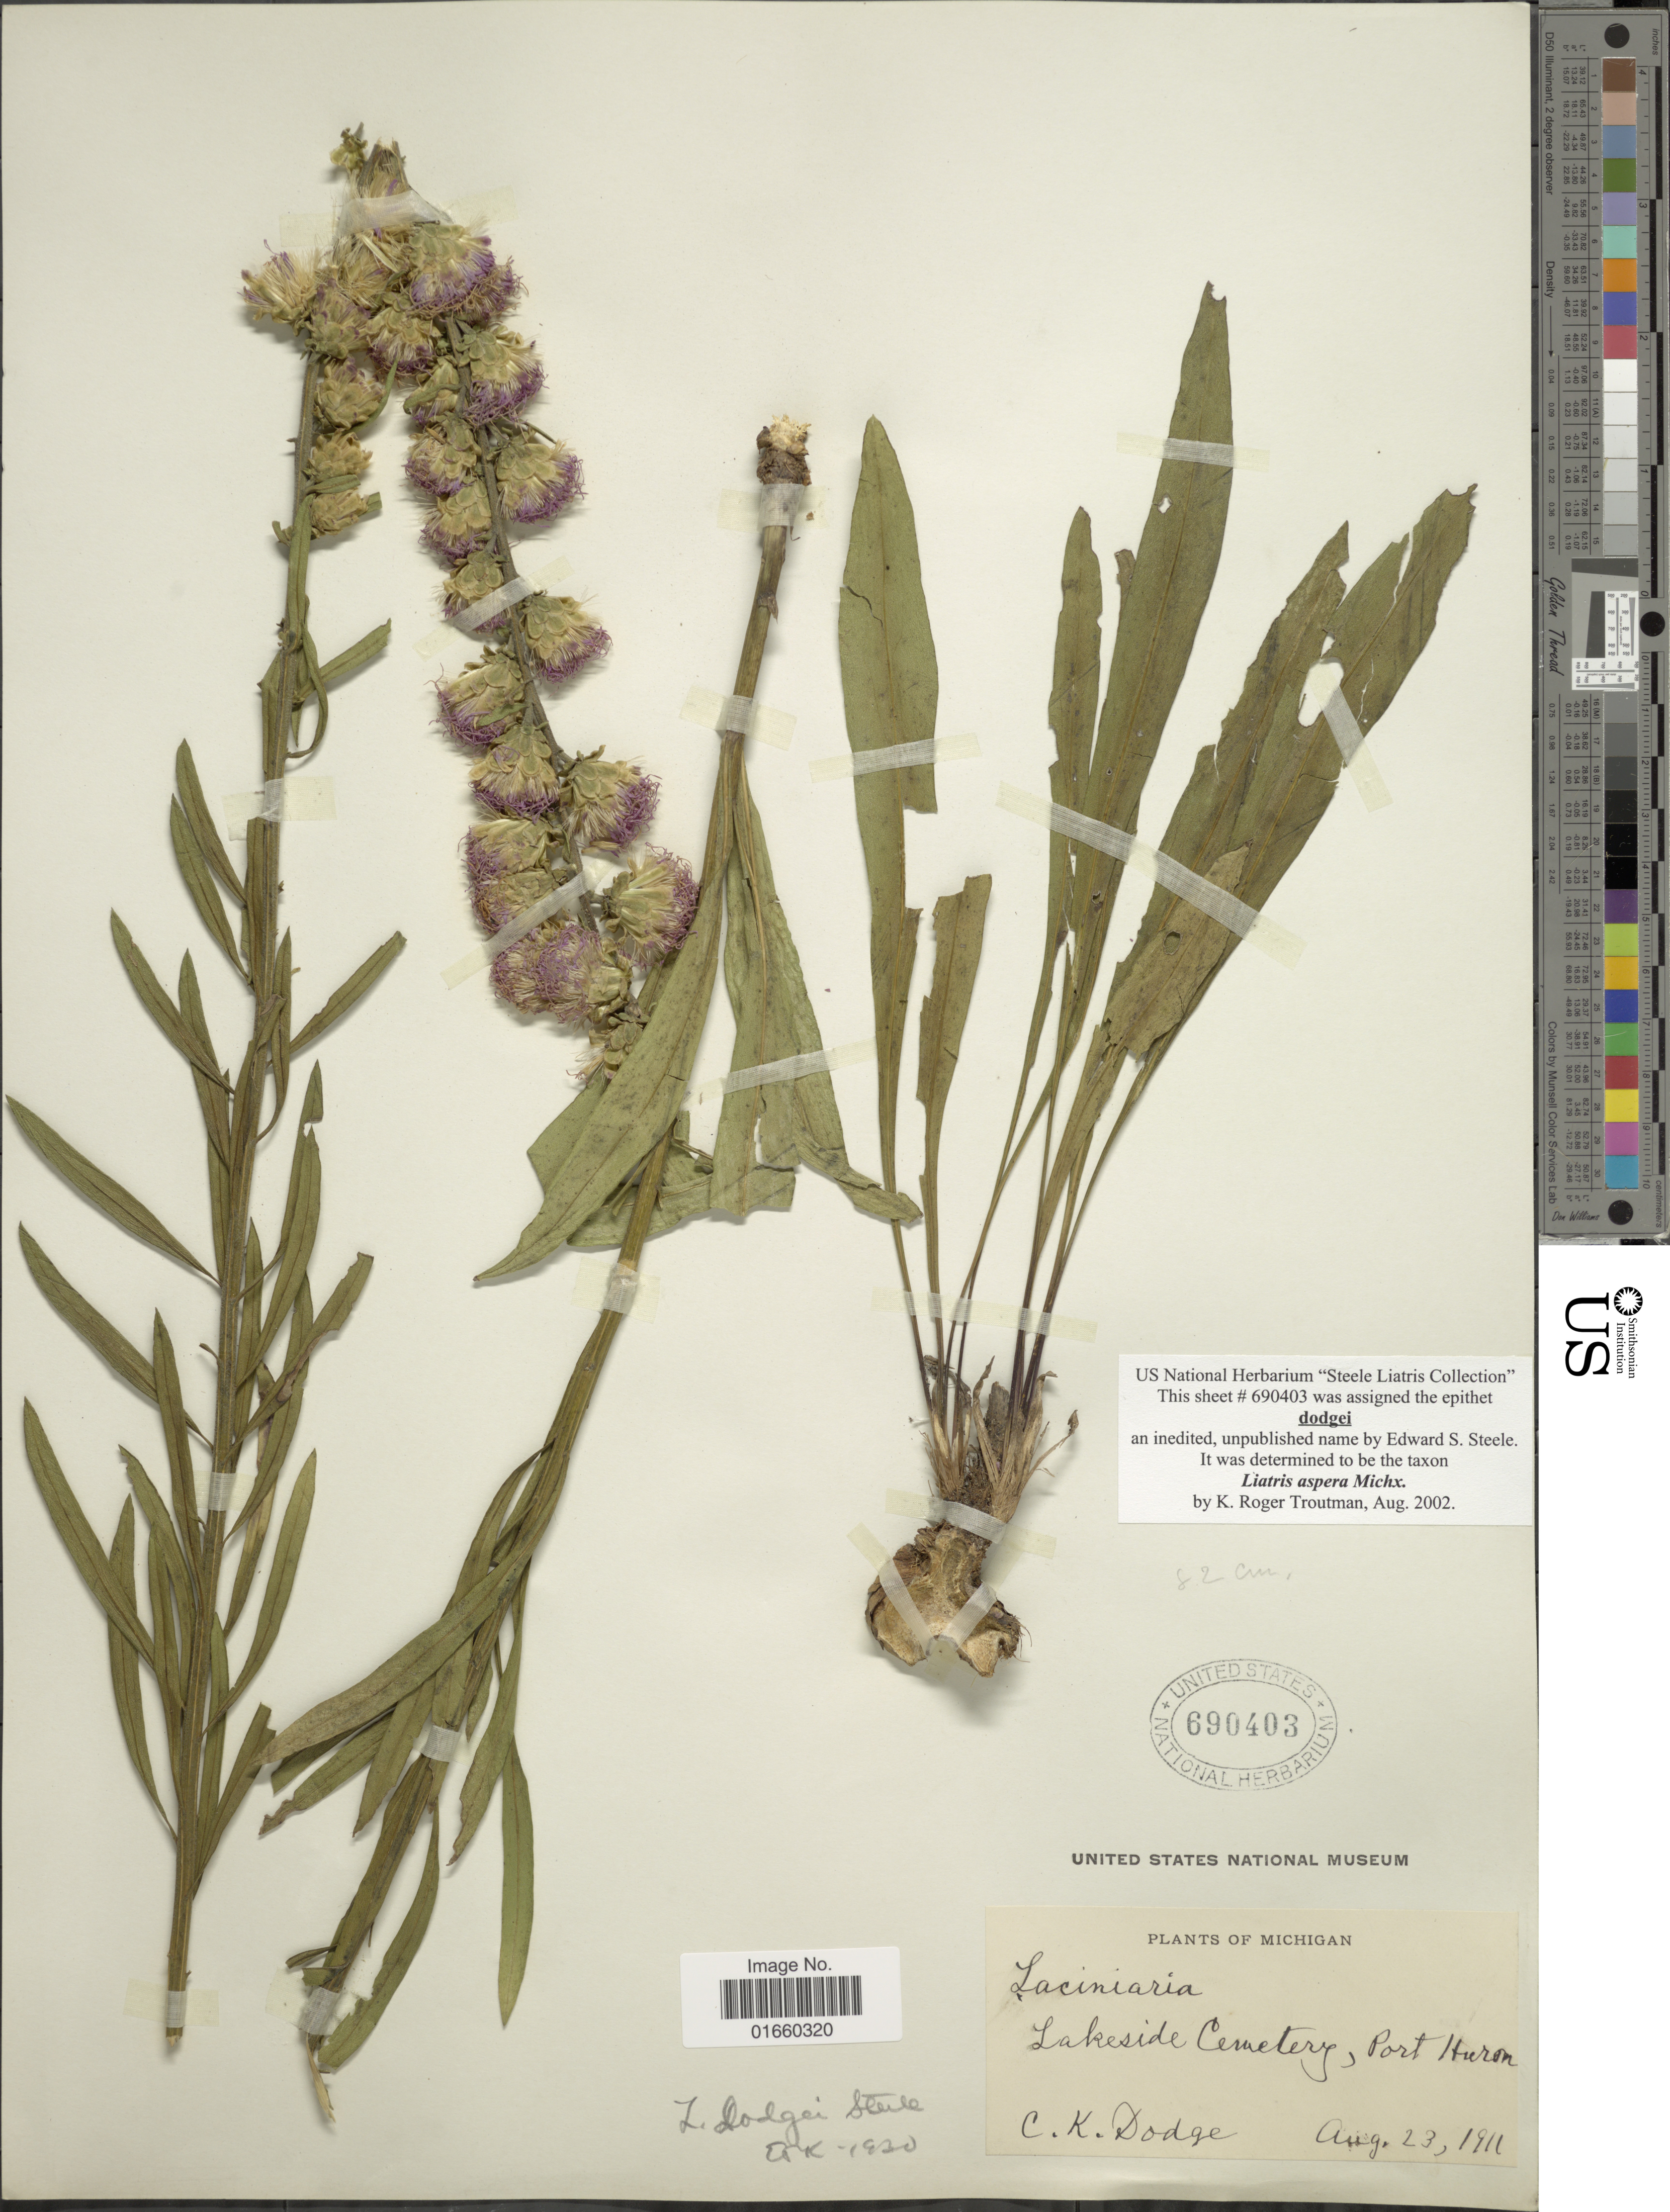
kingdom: Plantae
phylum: Tracheophyta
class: Magnoliopsida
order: Asterales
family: Asteraceae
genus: Liatris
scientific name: Liatris aspera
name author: Michx.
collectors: C. Dodge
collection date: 1911-08-23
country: United States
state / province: Michigan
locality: Lakeside Cemetery, Port Huron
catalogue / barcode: US 690403